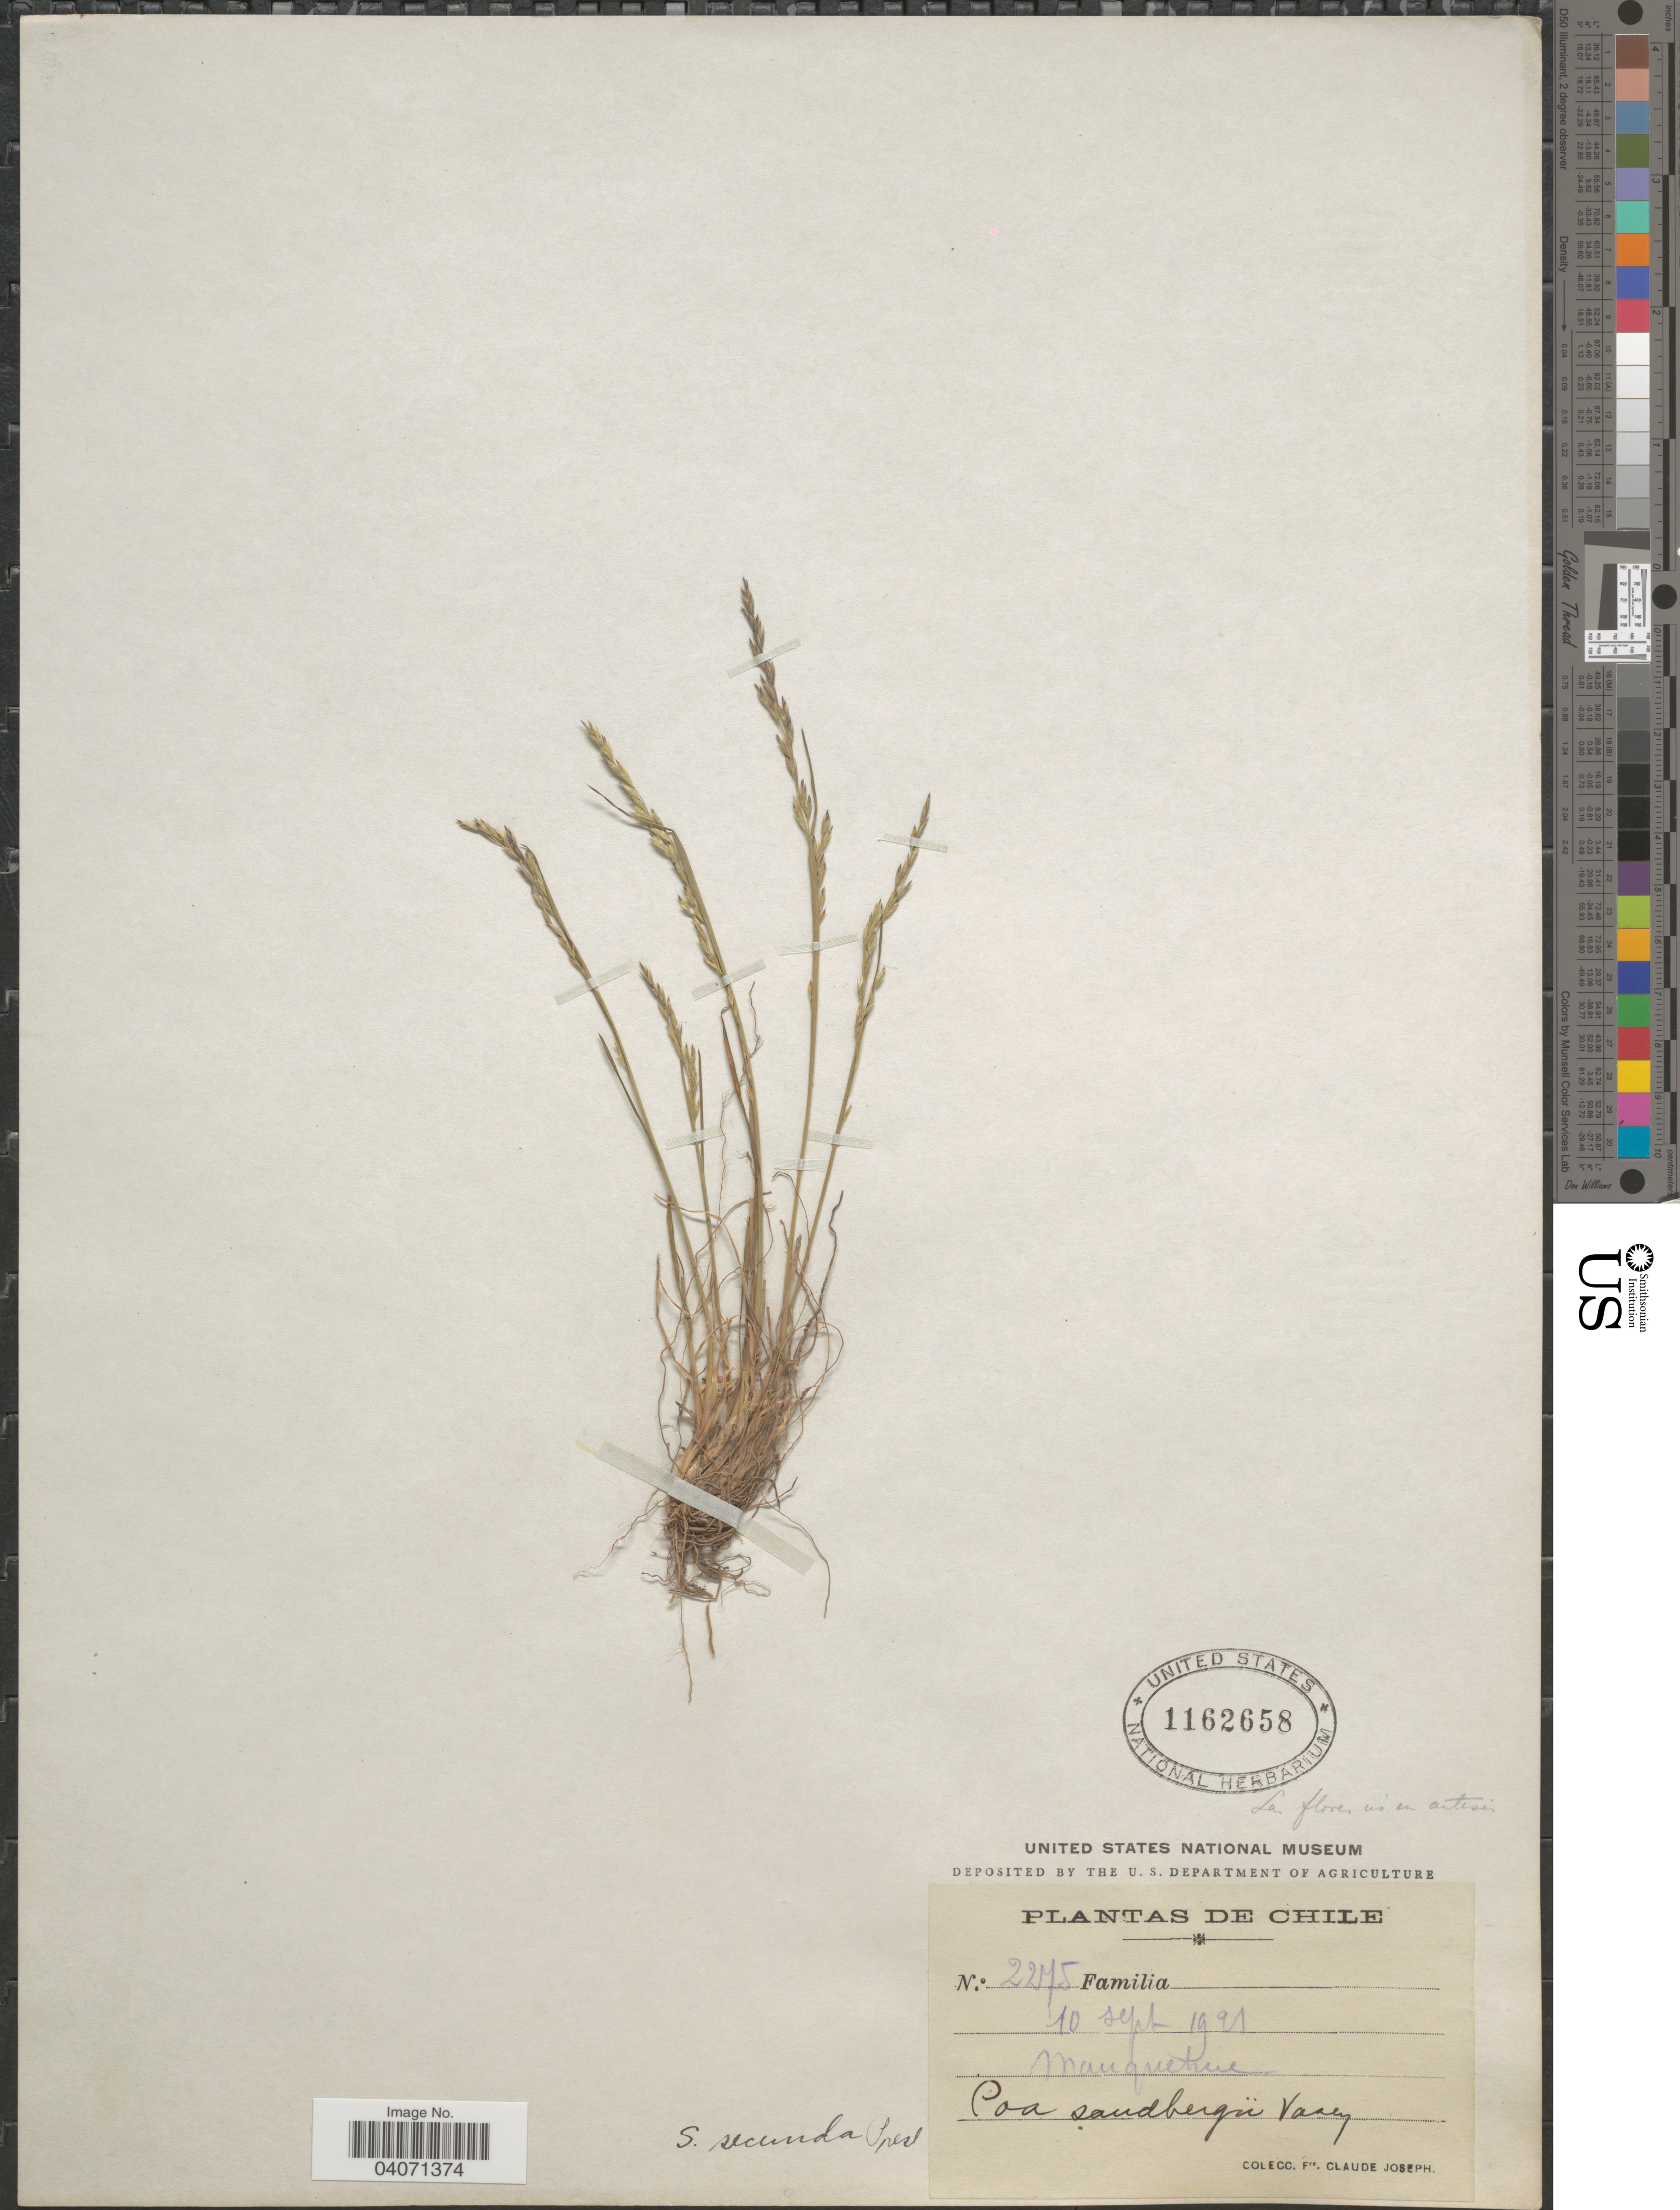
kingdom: Plantae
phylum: Tracheophyta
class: Liliopsida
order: Poales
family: Poaceae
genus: Poa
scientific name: Poa secunda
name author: J. Presl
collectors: Bro. Claude-Joseph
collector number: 2275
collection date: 1921-09-10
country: Chile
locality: Manquehue.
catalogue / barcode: US 1162658